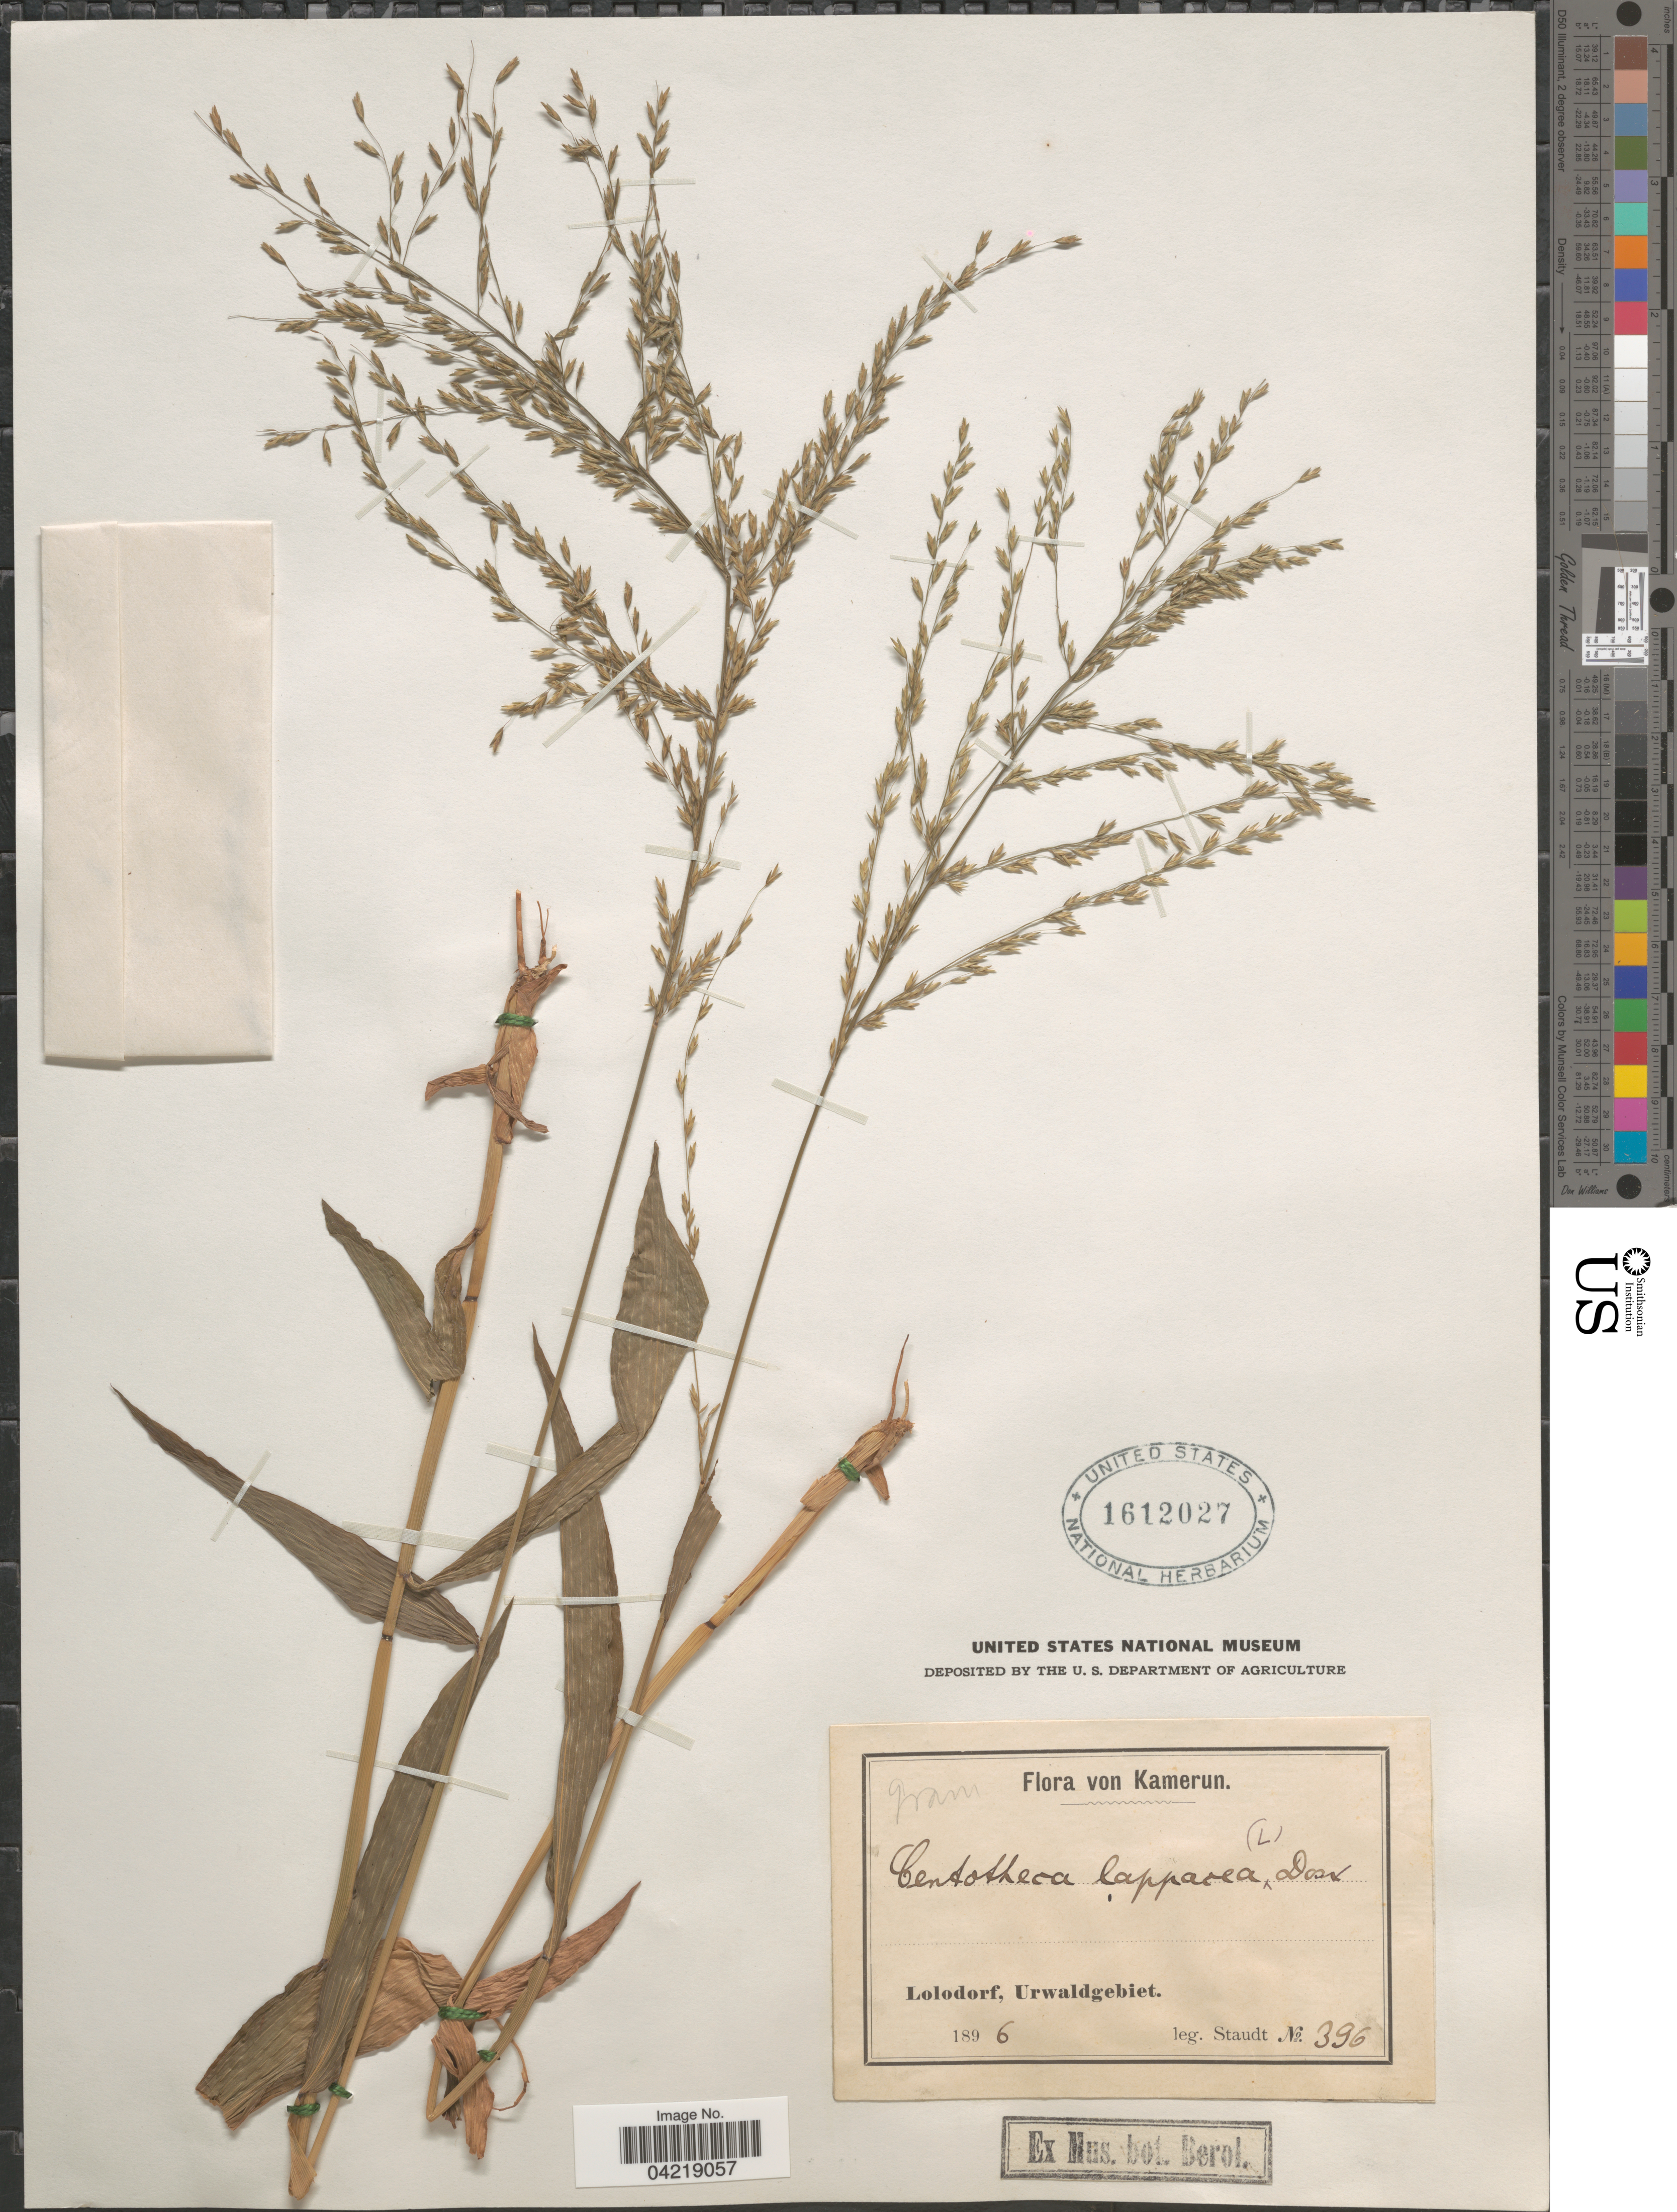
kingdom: Plantae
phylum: Tracheophyta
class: Liliopsida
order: Poales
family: Poaceae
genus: Centotheca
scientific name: Centotheca lappacea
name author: (L.) Desv.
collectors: -. Staudt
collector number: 396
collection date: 1896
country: Cameroon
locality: Kamerun. Lolodorf, Urwaldgebiet.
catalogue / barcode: US 1612027